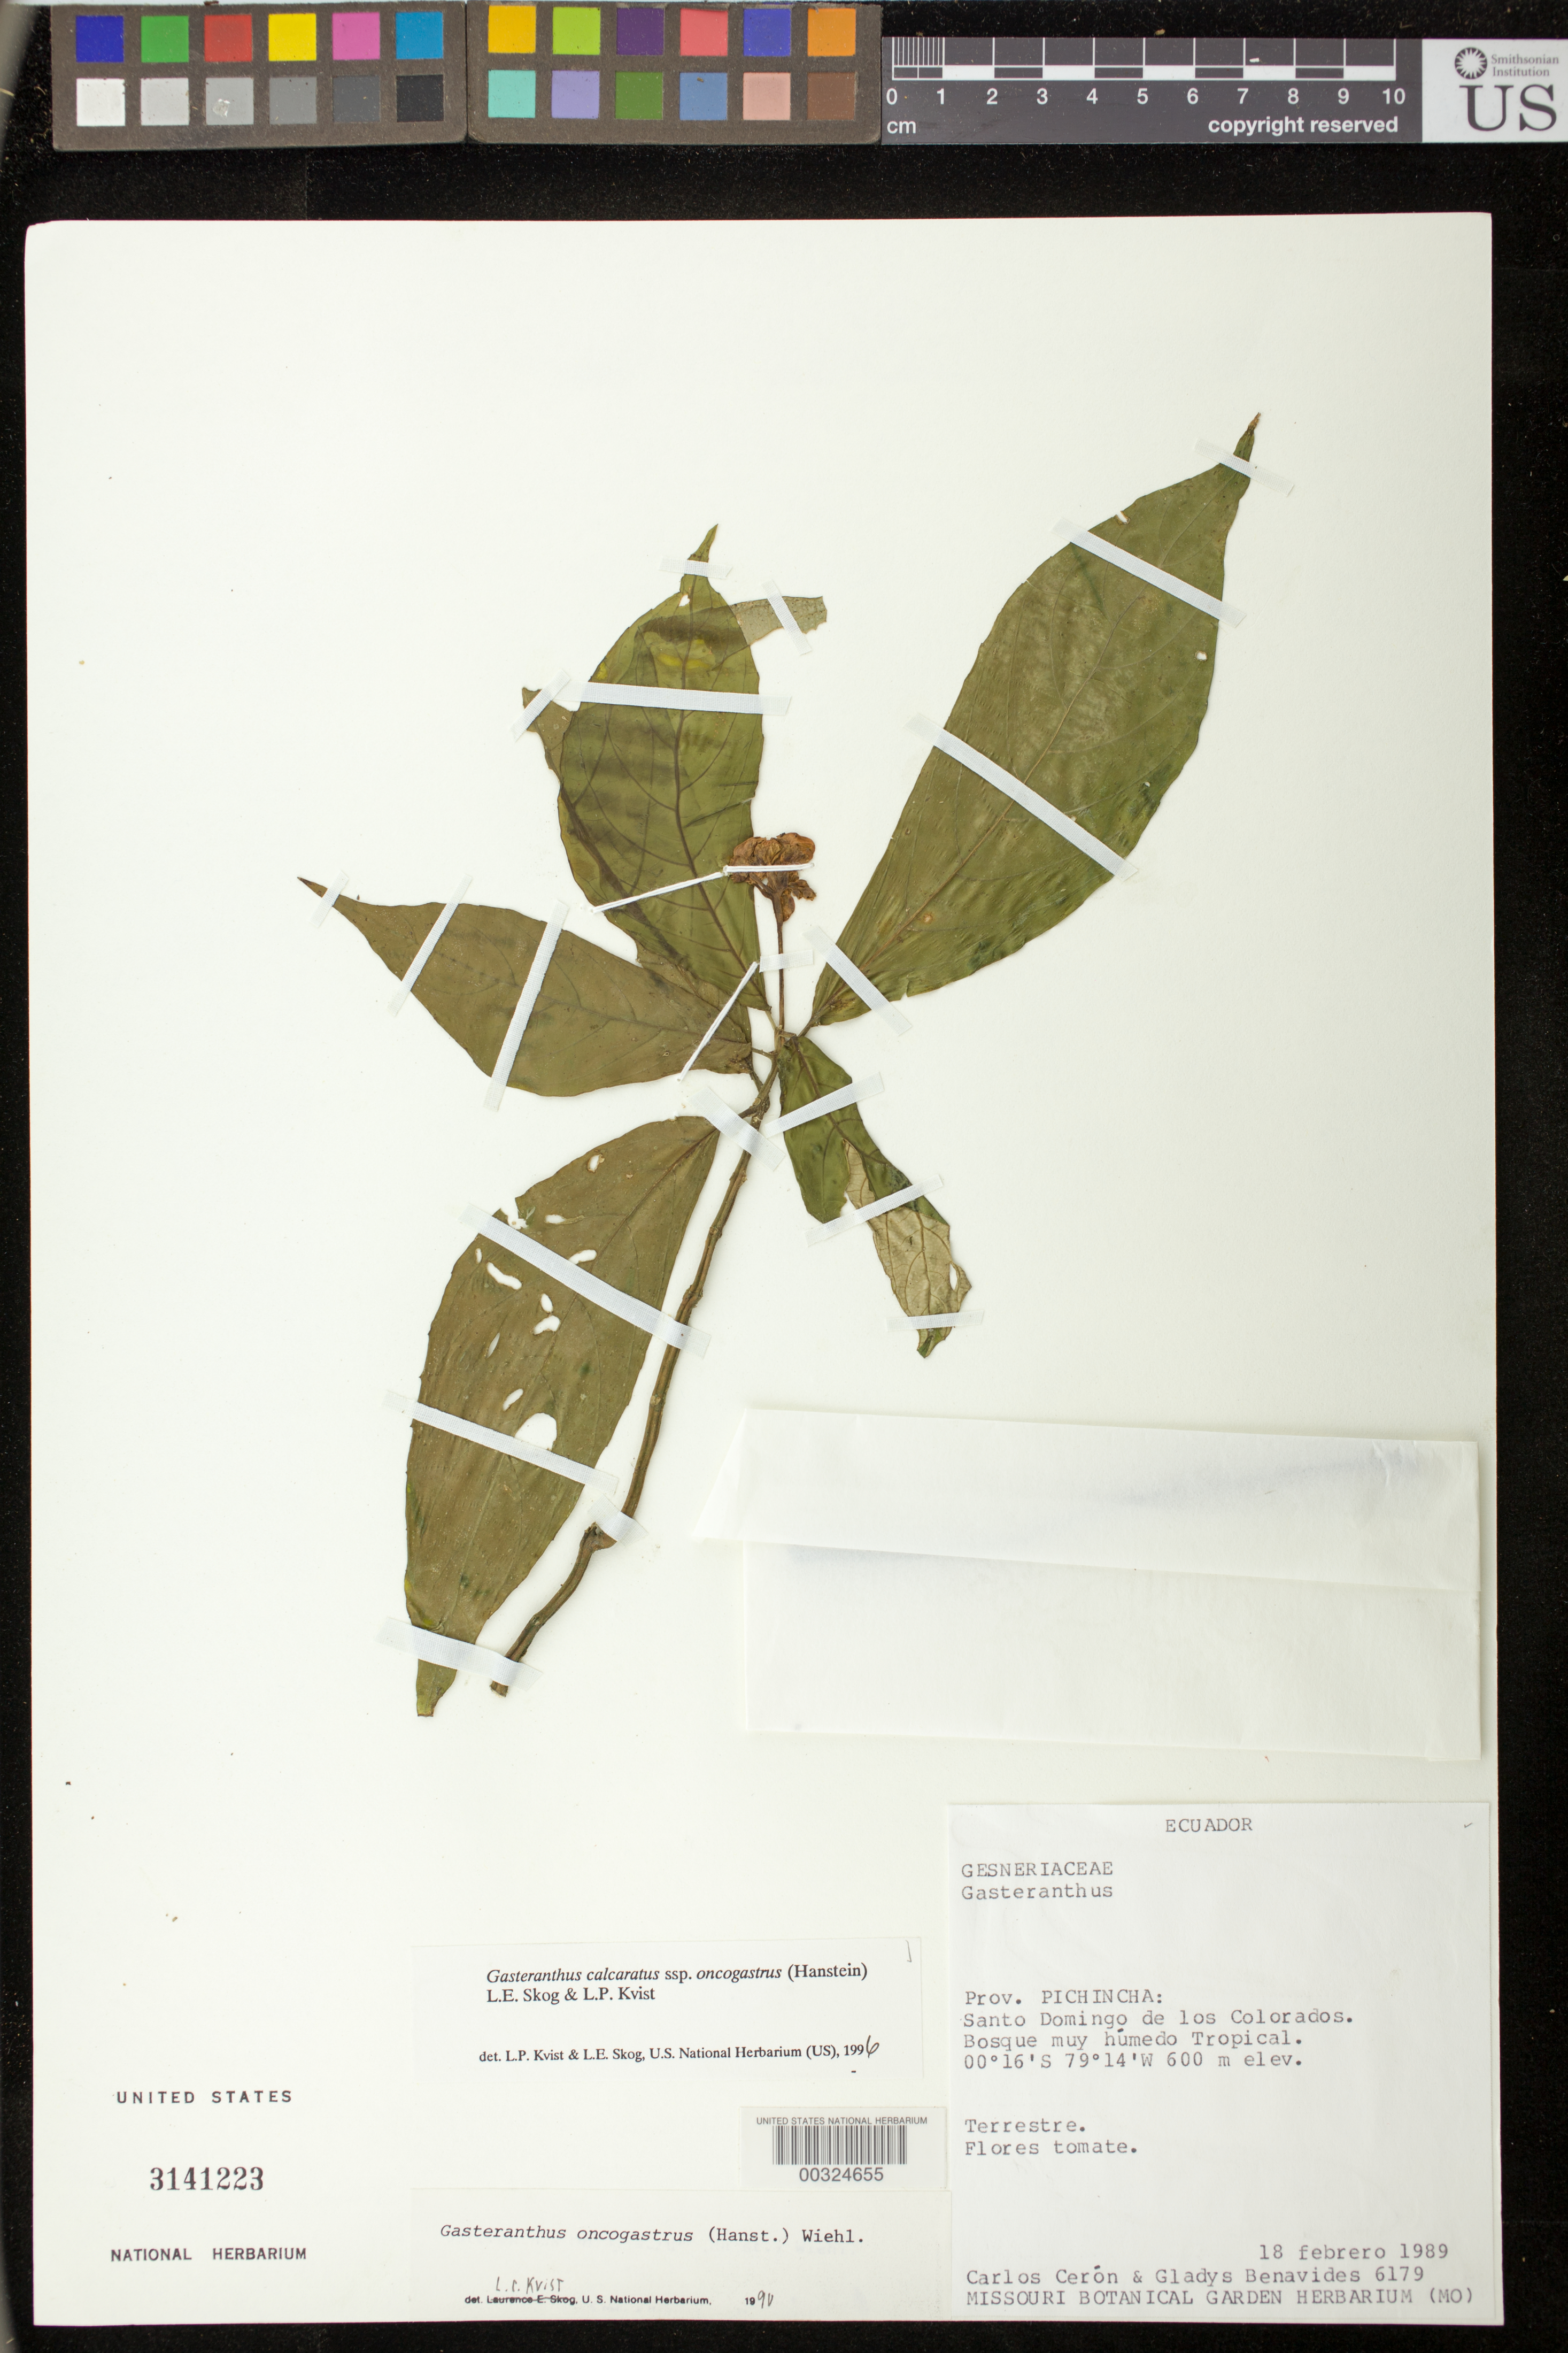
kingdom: Plantae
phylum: Tracheophyta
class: Magnoliopsida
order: Lamiales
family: Gesneriaceae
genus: Sinningia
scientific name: Sinningia incarnata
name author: (Aubl.) D.L. Denham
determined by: Skog, Laurence E.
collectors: C. E. Cerón M. & G. Benavides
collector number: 6179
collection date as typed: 18 Feb 1989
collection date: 1989-02-18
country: Ecuador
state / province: Pichincha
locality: Santo Domingo de los Colorados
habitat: Bosque muy húmedo tropical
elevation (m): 600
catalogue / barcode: US 3141223